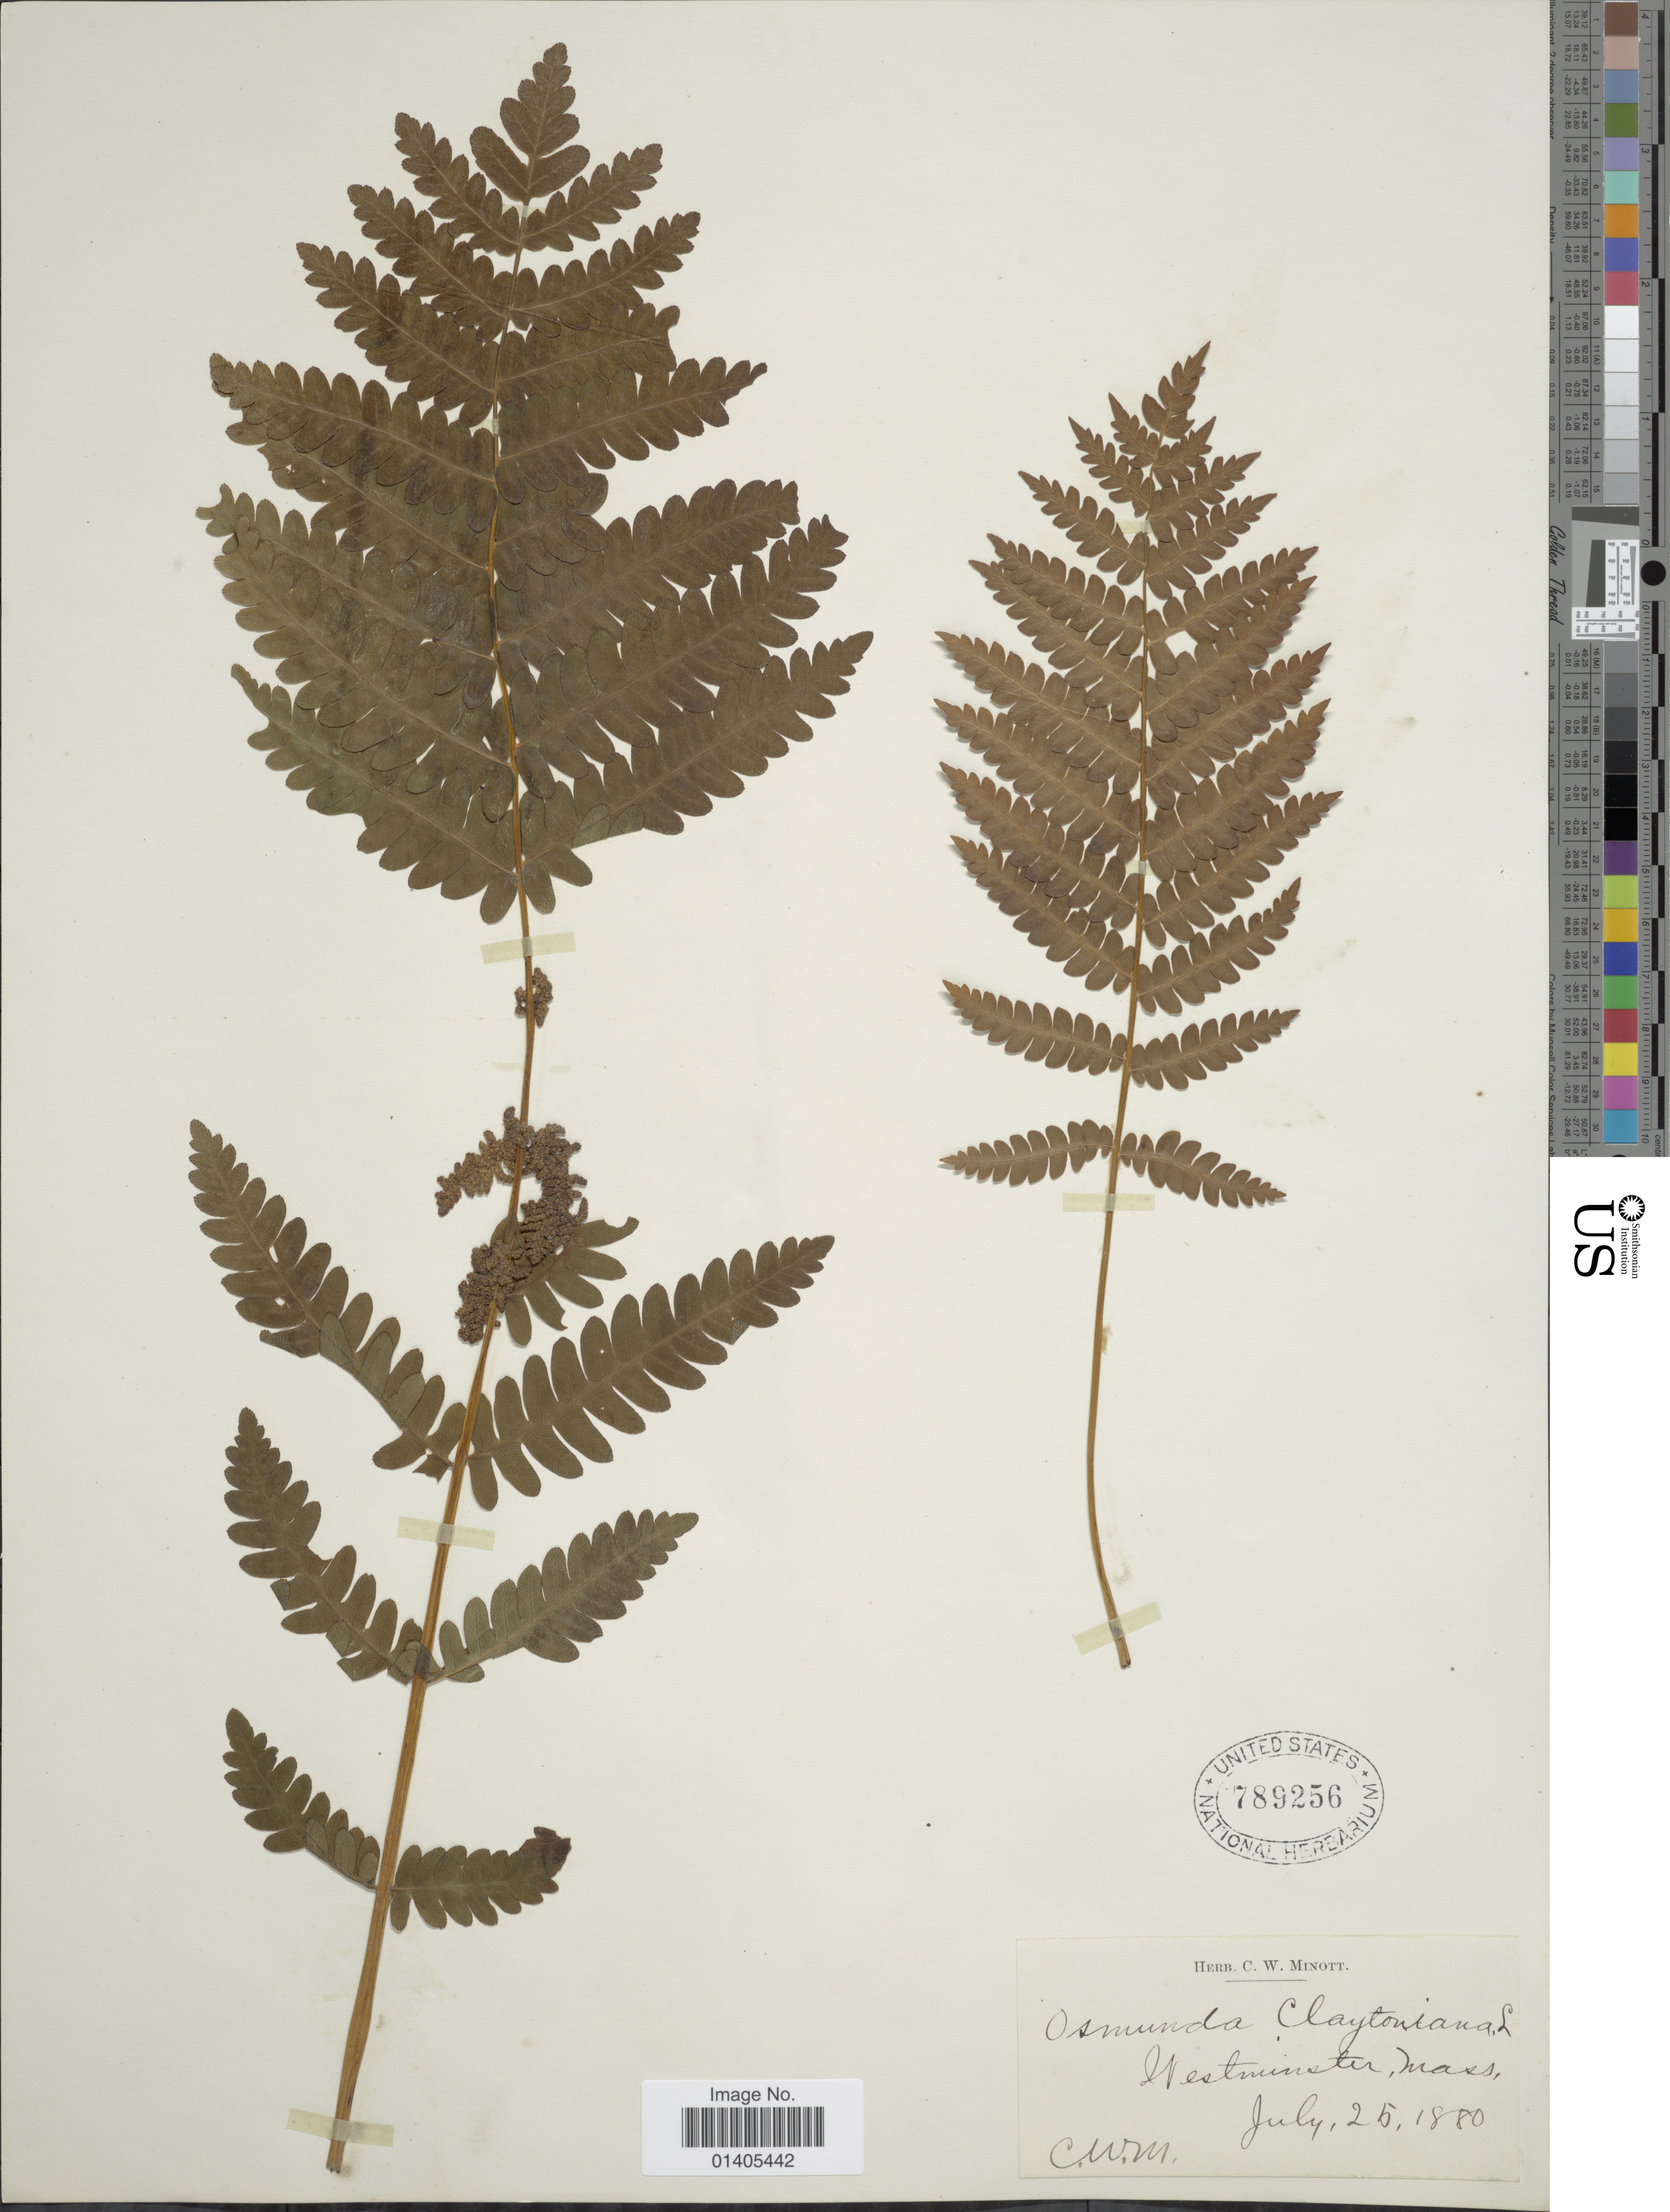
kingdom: Plantae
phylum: Tracheophyta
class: Polypodiopsida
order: Osmundales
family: Osmundaceae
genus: Osmunda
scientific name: Osmunda claytoniana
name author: (L.) Tagawa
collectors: C. Minott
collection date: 1880-07-25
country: United States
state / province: Massachusetts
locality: Westminster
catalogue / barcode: US 789256